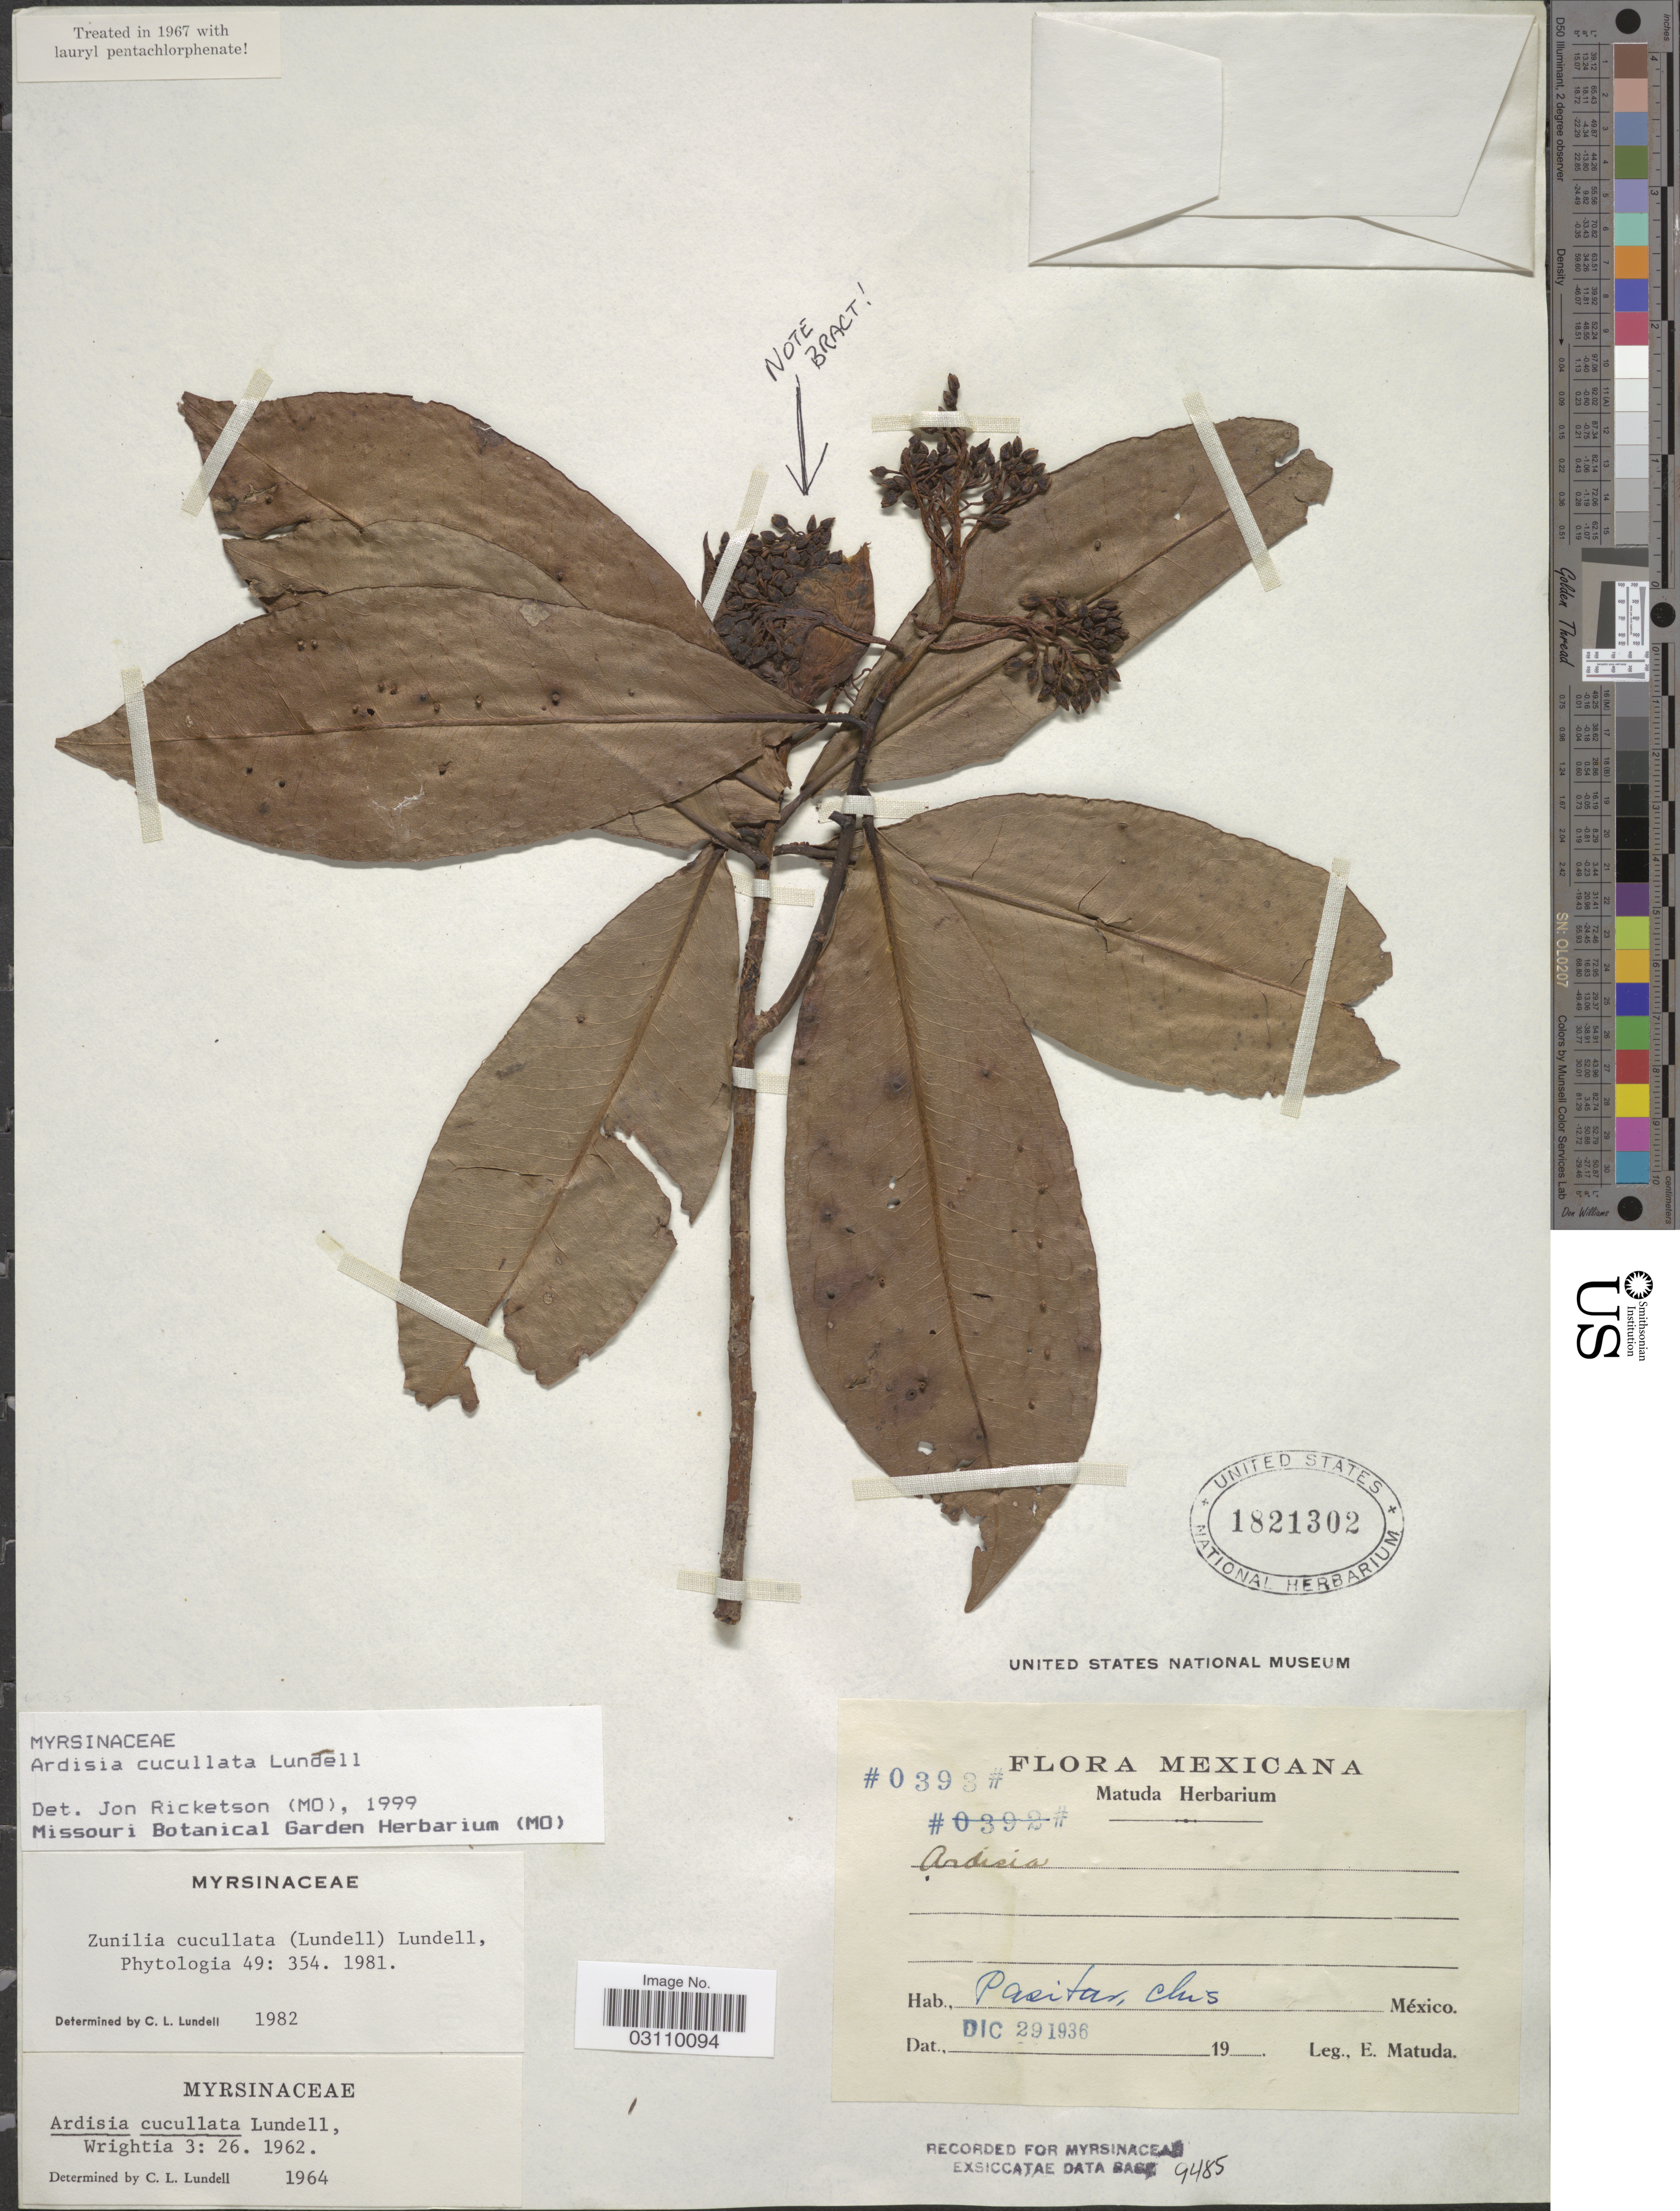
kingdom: Plantae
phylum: Tracheophyta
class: Magnoliopsida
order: Ericales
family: Primulaceae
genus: Ardisia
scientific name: Ardisia cucullata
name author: Lundell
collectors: E. Matuda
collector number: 0392/0393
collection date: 1936-12-29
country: Mexico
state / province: Chiapas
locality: Pasitar, Chis.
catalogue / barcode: US 1821302